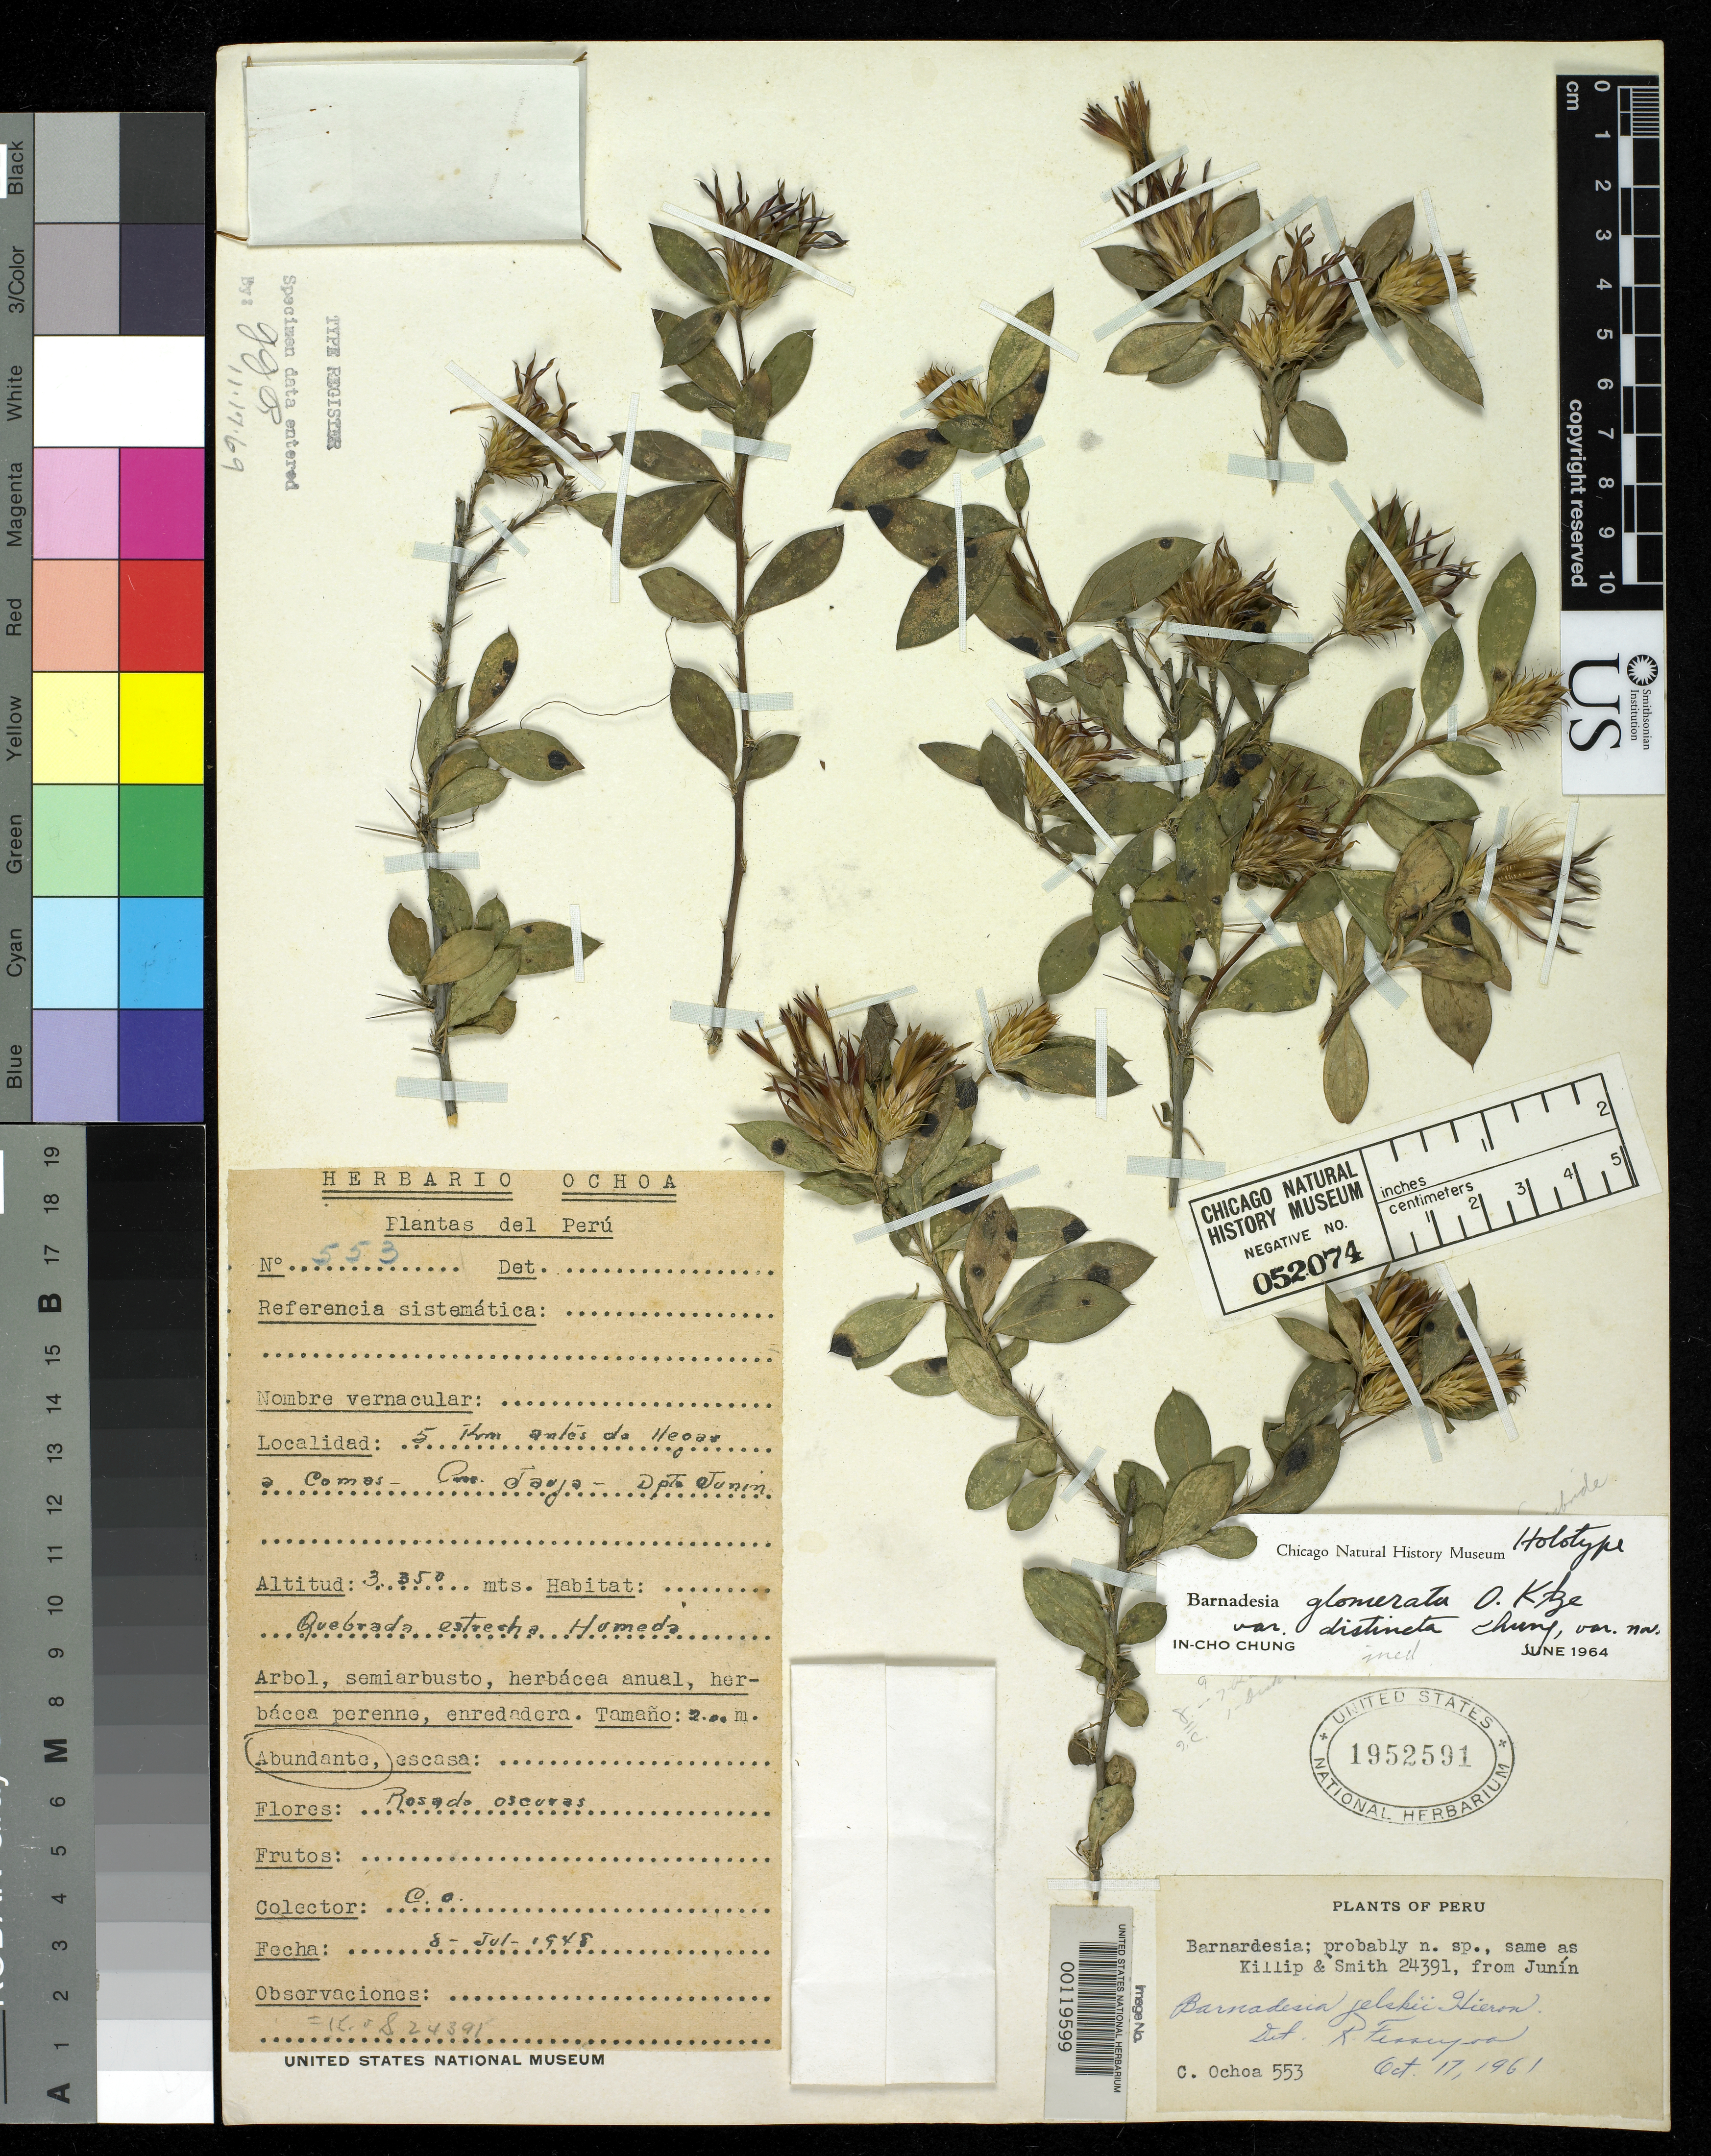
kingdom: Plantae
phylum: Tracheophyta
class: Magnoliopsida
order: Asterales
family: Asteraceae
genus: Barnadesia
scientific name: Barnadesia glomerata var. distincta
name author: I.C. Chung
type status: Holotype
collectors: C. M. Ochoa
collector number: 553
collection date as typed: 08 Jul 1948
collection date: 1948-07-08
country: Peru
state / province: Junín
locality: Jauja.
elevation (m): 3350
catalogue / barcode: US 1952591